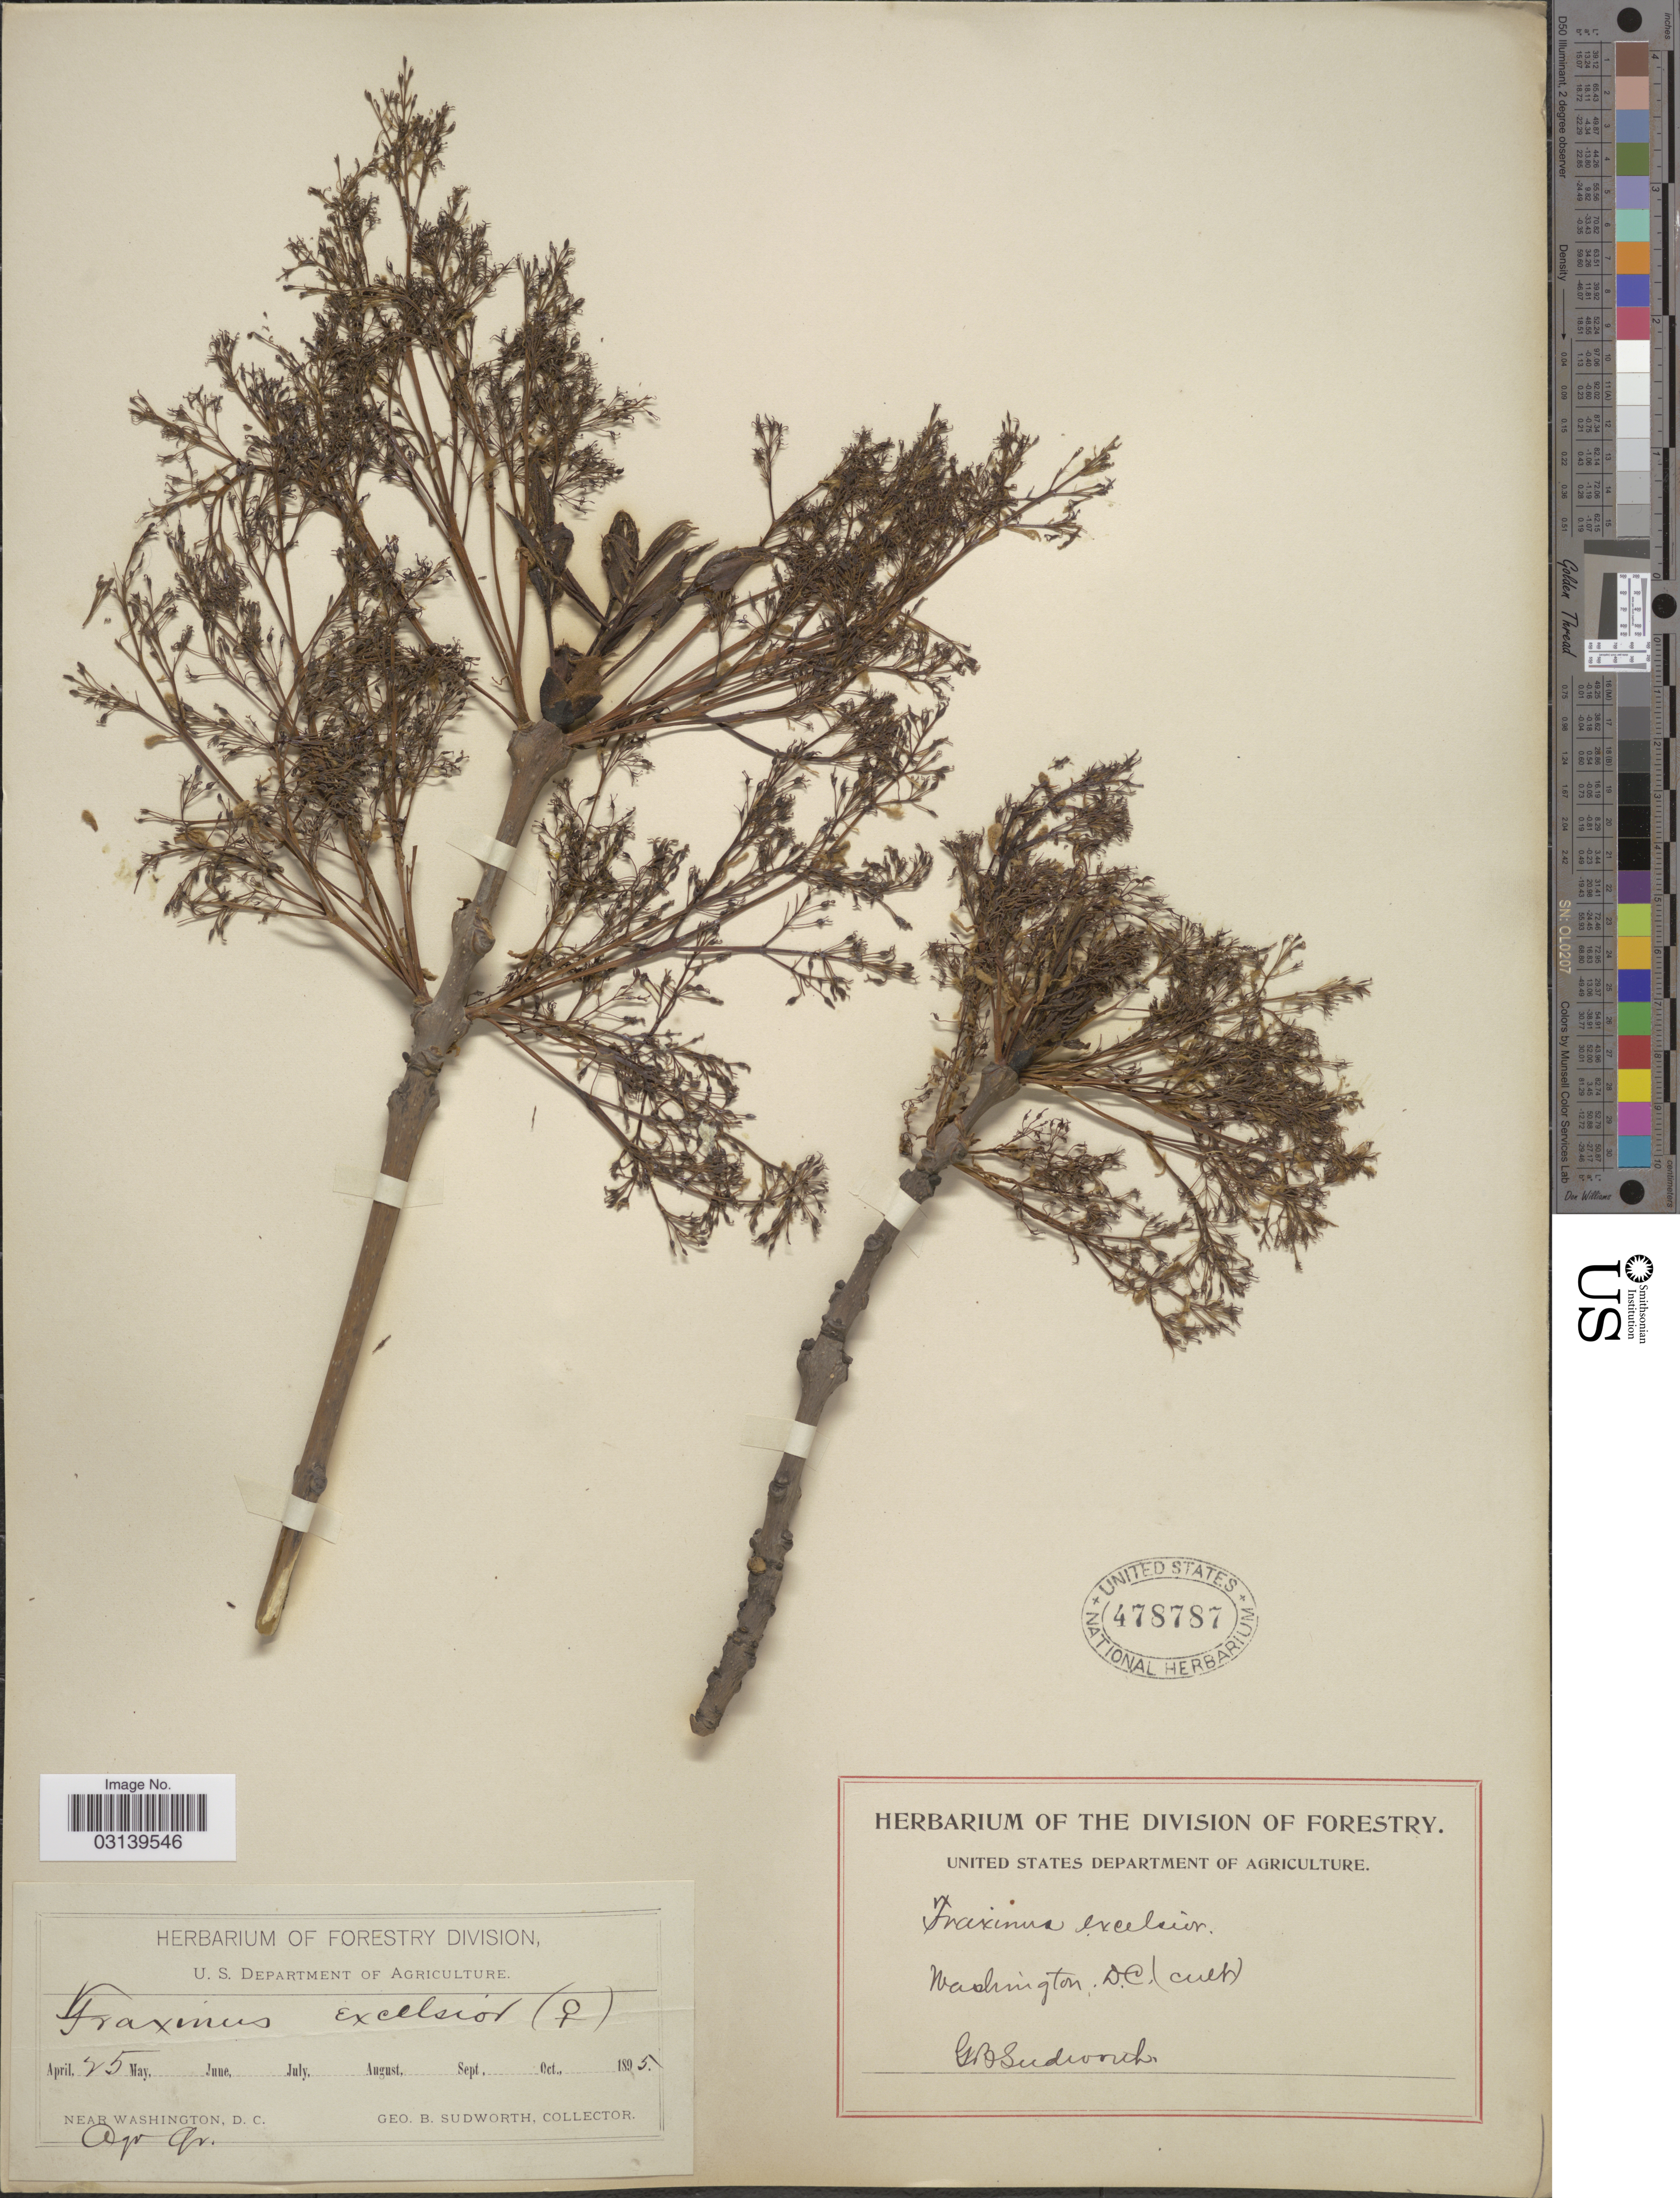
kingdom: Plantae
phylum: Tracheophyta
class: Magnoliopsida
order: Lamiales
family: Oleaceae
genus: Fraxinus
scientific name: Fraxinus excelsior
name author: L.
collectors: G. B. Sudworth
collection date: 1895-04-25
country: United States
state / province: District of Columbia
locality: Near Washington, D.C., Agr. Gr.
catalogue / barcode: US 478787